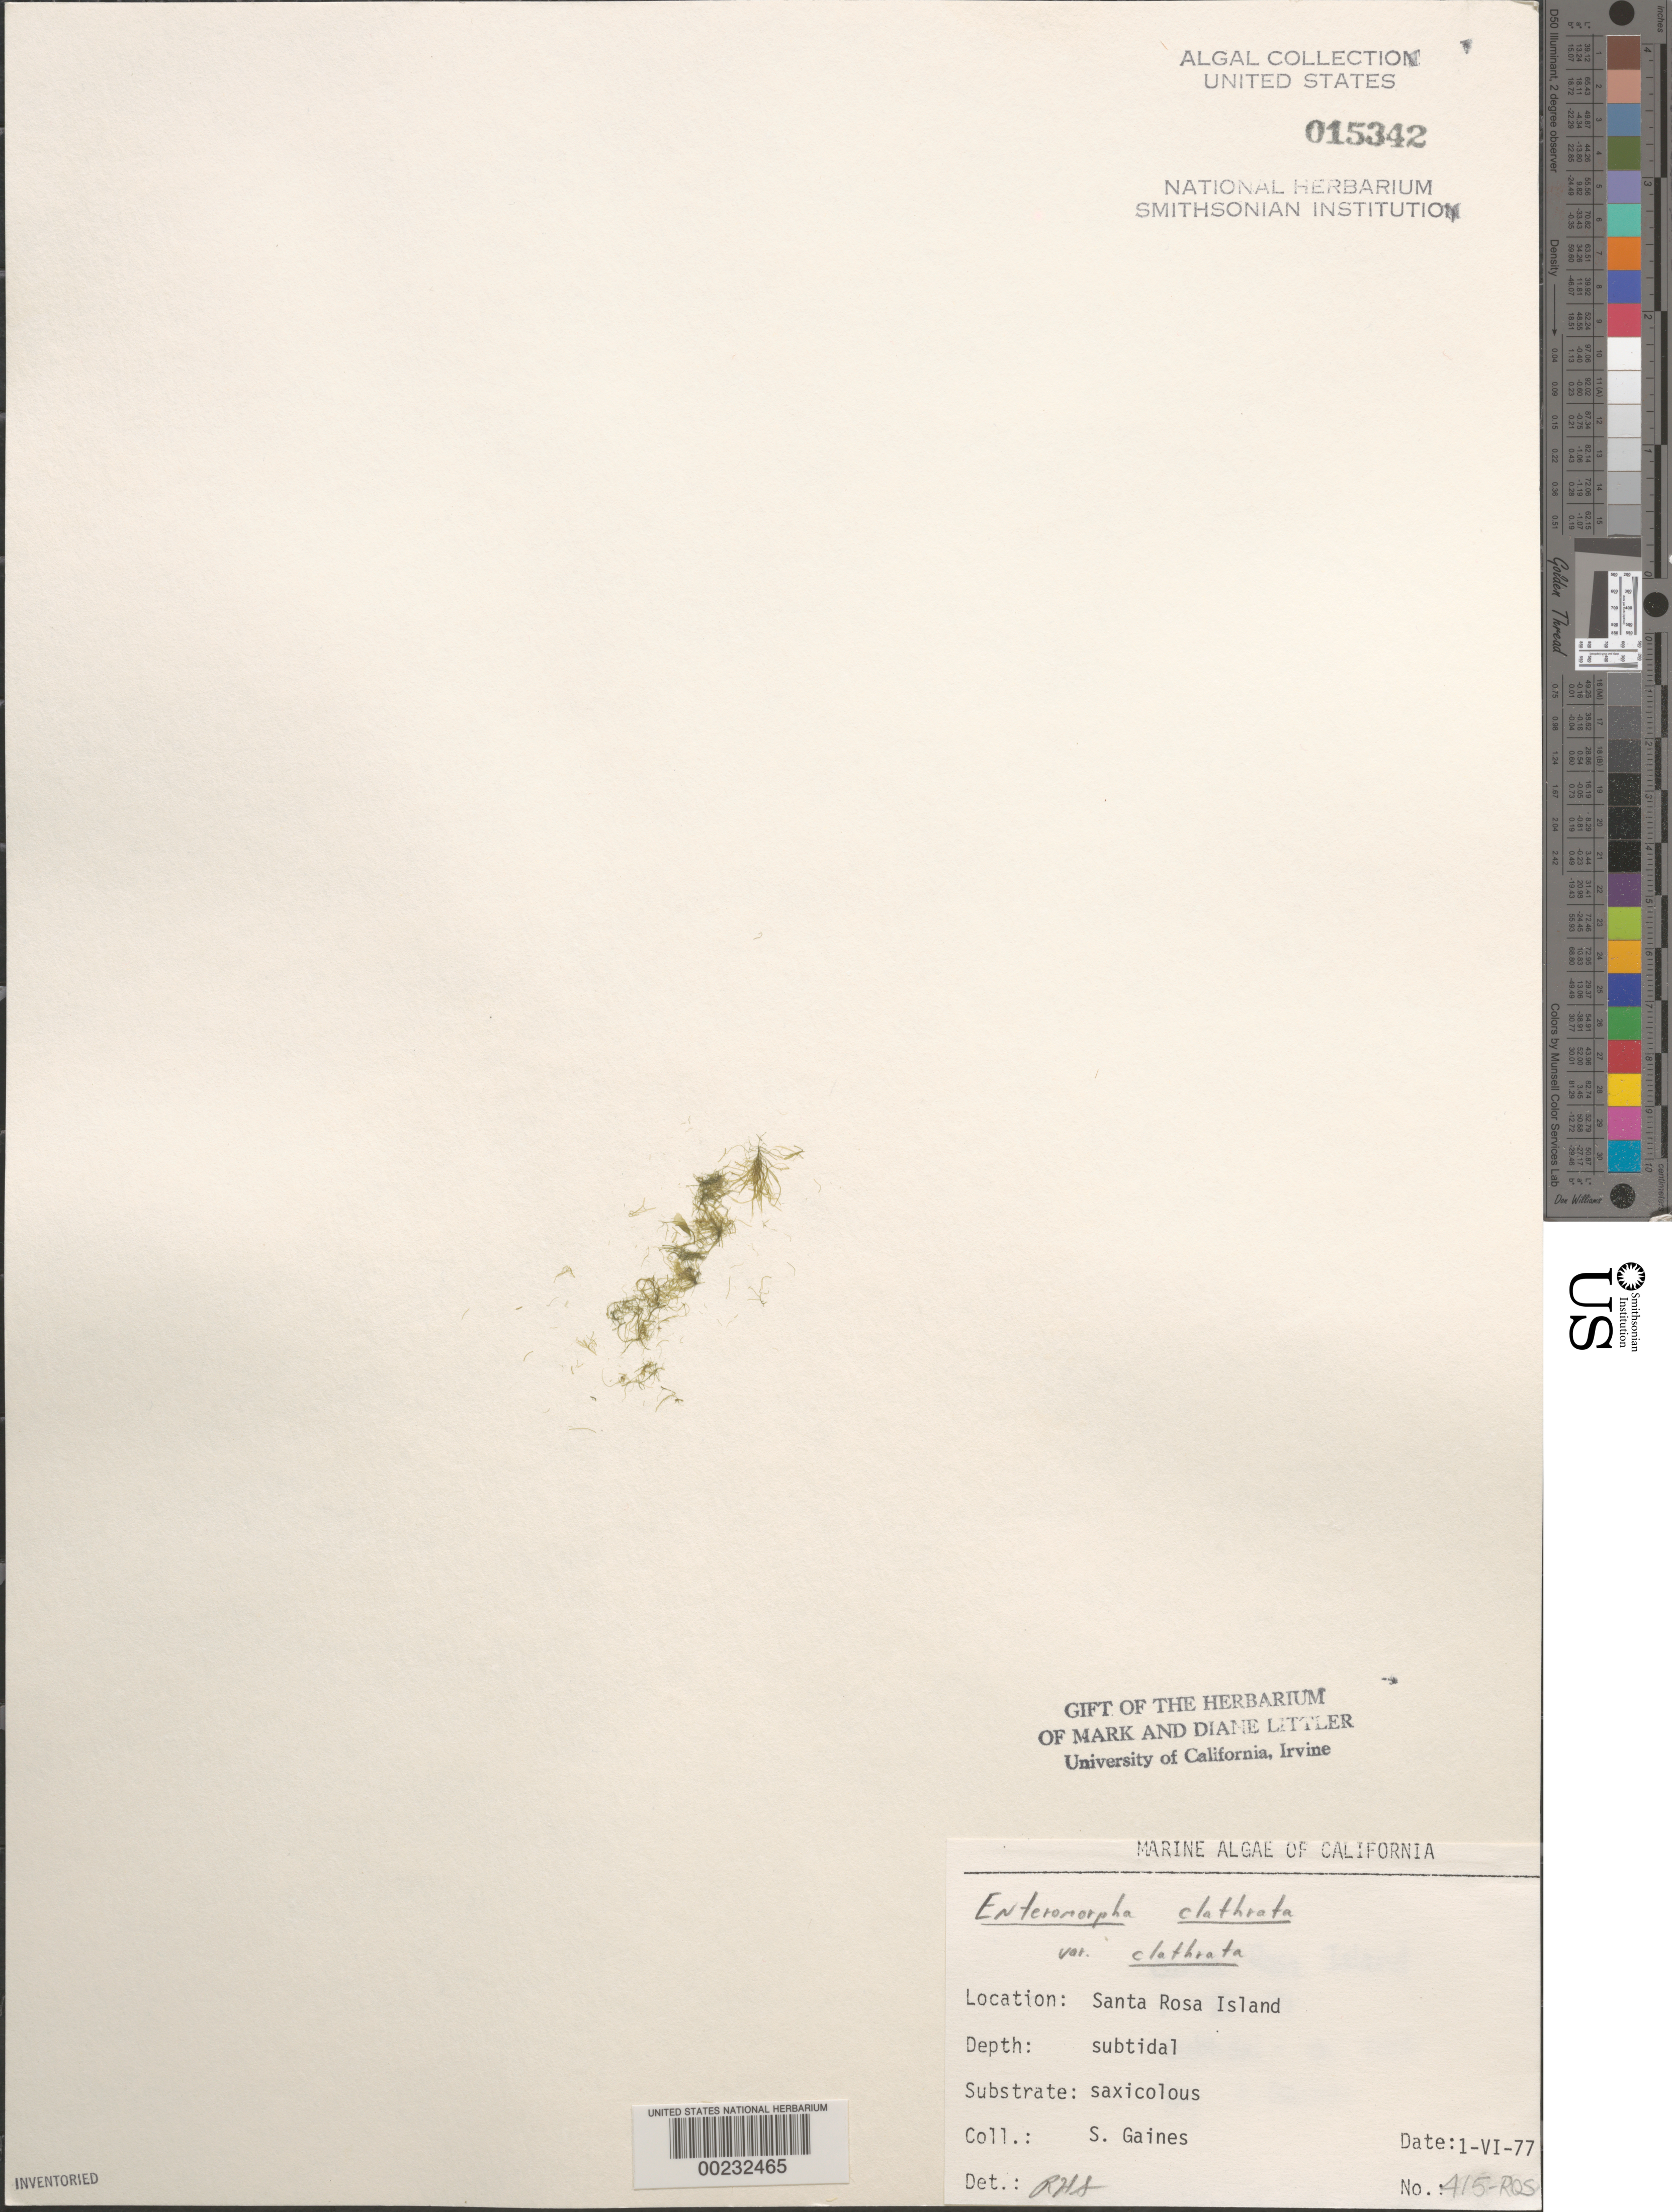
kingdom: Plantae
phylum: Chlorophyta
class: Ulvophyceae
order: Ulvales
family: Ulvaceae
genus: Ulva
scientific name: Ulva clathrata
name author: (Roth) C. Agardh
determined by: Algae name updating Project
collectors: S. Gaines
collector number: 415-ROS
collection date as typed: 01 Jun 1977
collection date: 1977-06-01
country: United States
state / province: California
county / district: Santa Barbara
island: Santa Rosa Island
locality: Johnson's Lee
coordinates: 33 54'02"N, 120 06'31"W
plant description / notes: BLM-SOCALBIGHT Rocky Intertidal Survey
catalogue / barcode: US 15342